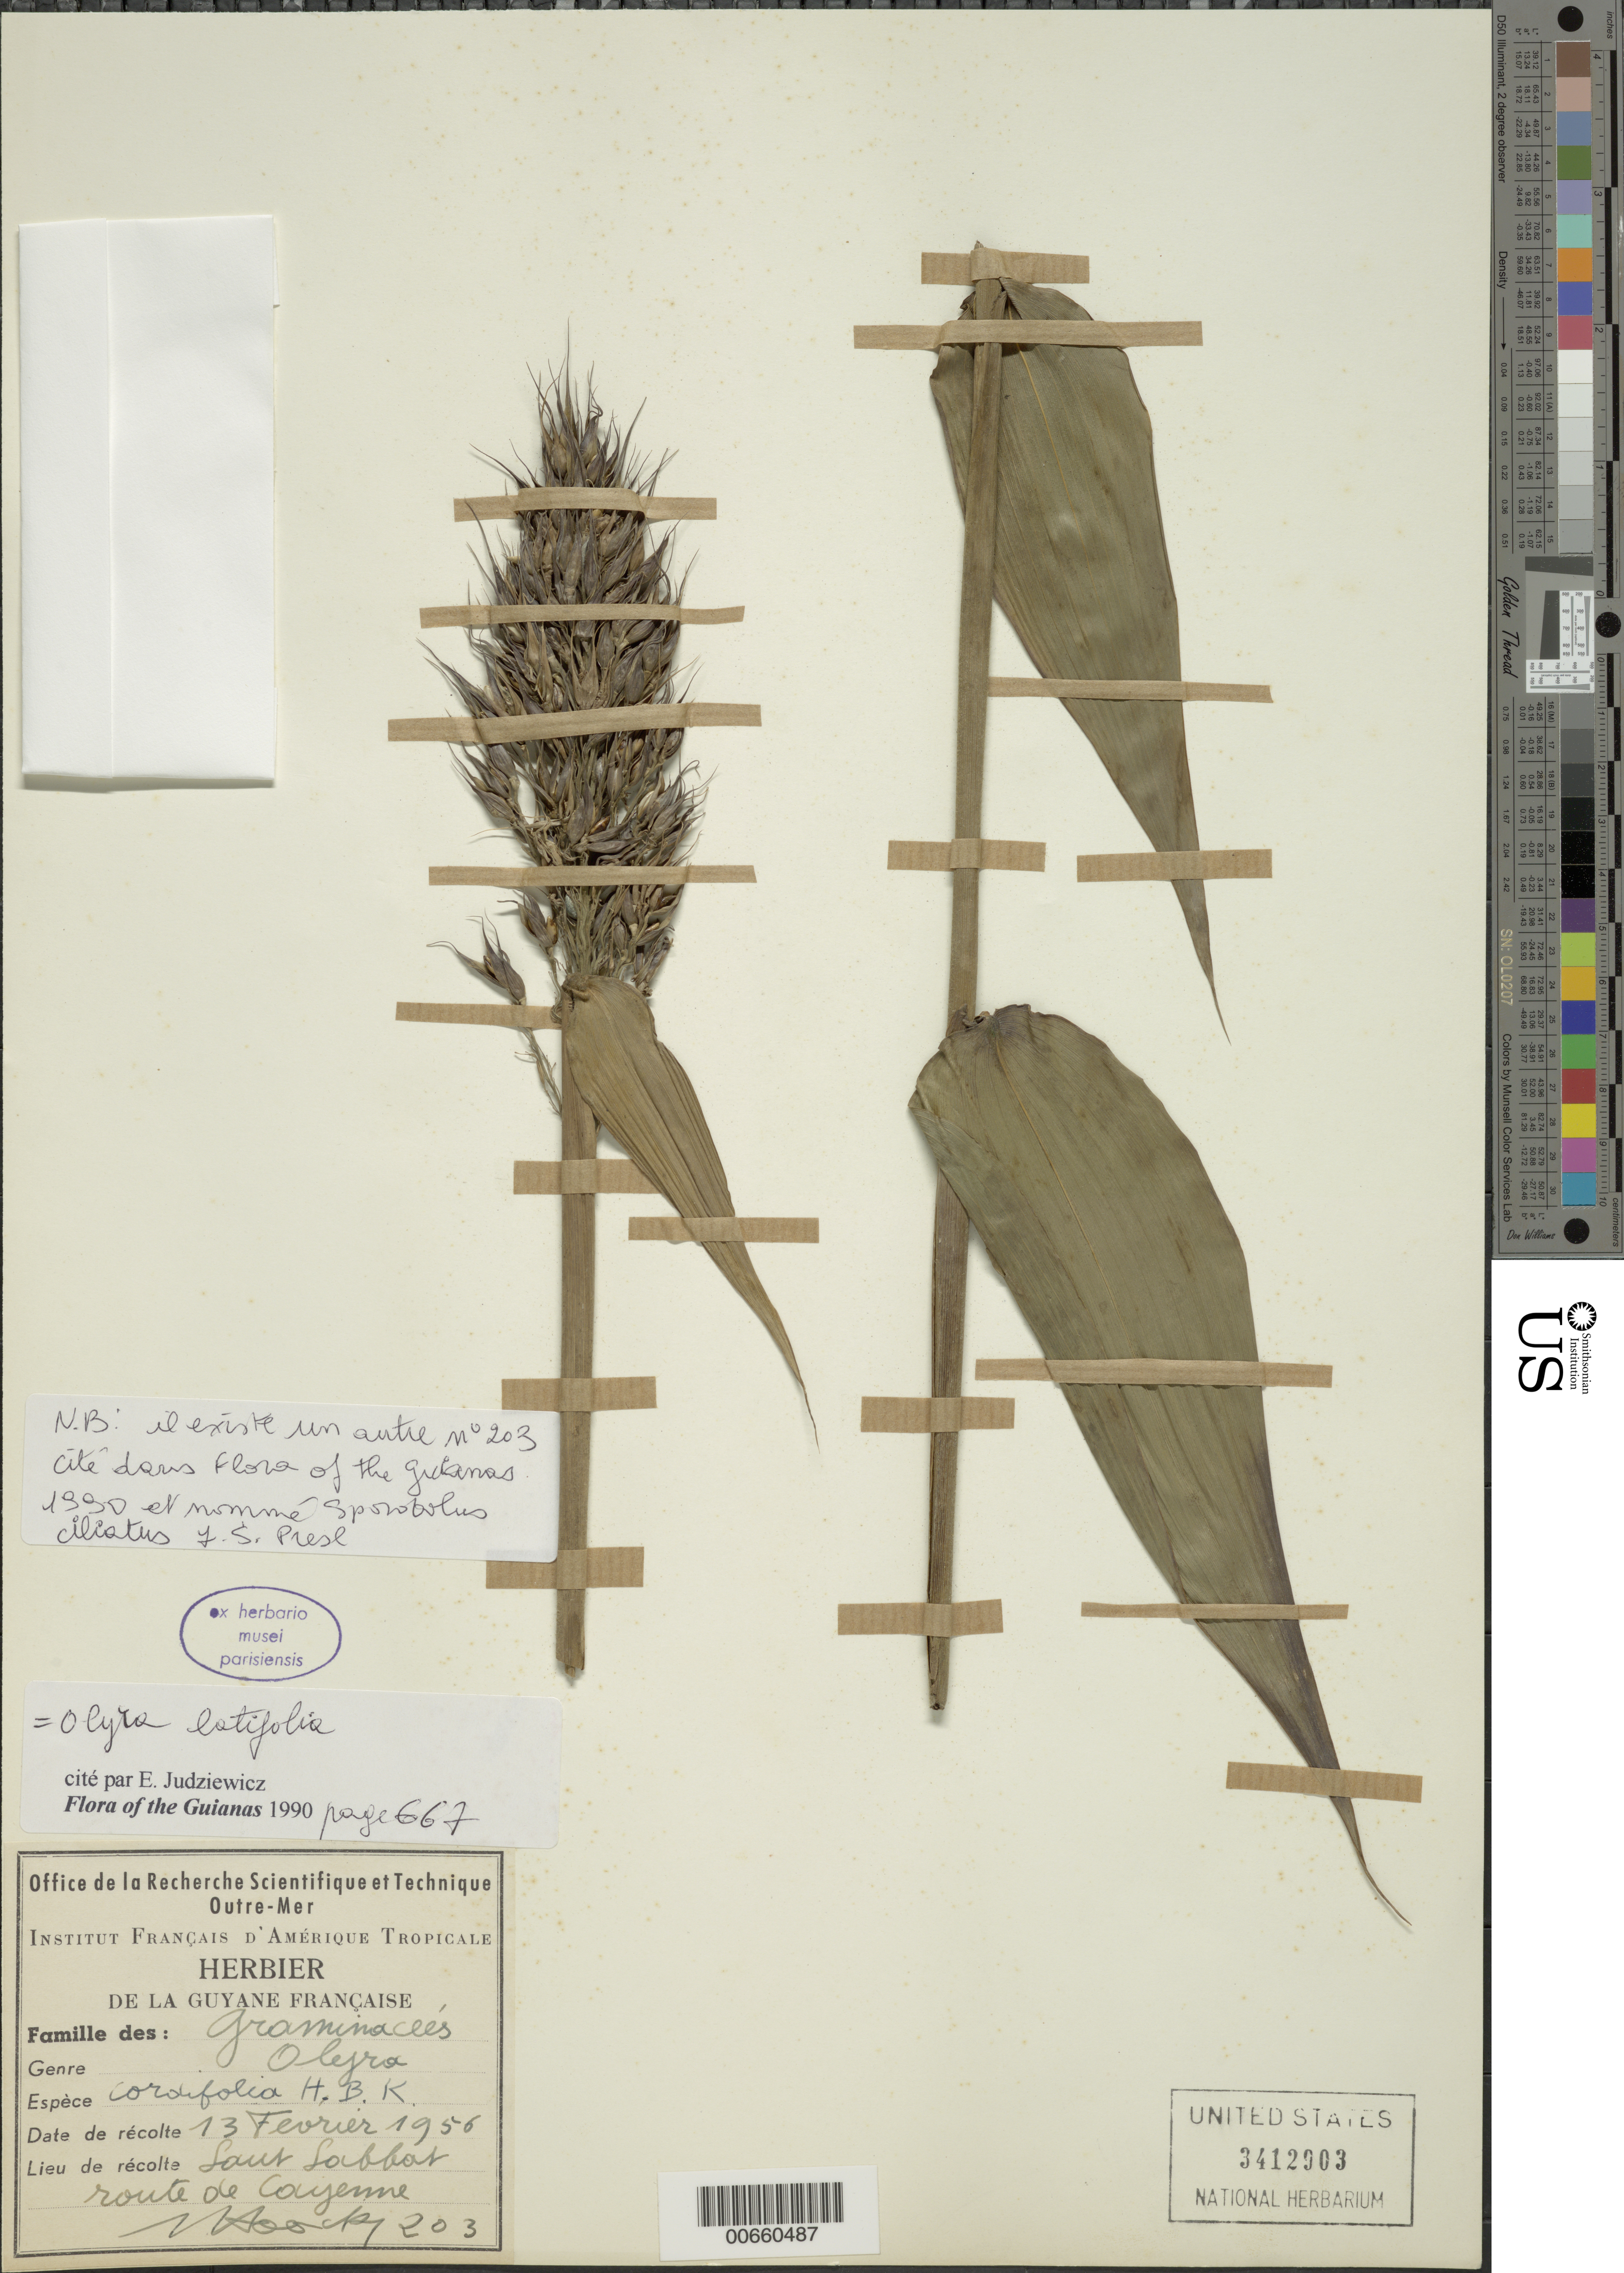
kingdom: Plantae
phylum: Tracheophyta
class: Liliopsida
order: Poales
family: Poaceae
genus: Olyra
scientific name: Olyra latifolia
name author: L.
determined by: Judziewicz, E. J.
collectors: J. Hoock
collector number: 203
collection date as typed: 13-Feb-56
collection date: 1956-02-13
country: French Guiana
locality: Saut Sabbat, route de Cayenne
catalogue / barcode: US 3412903